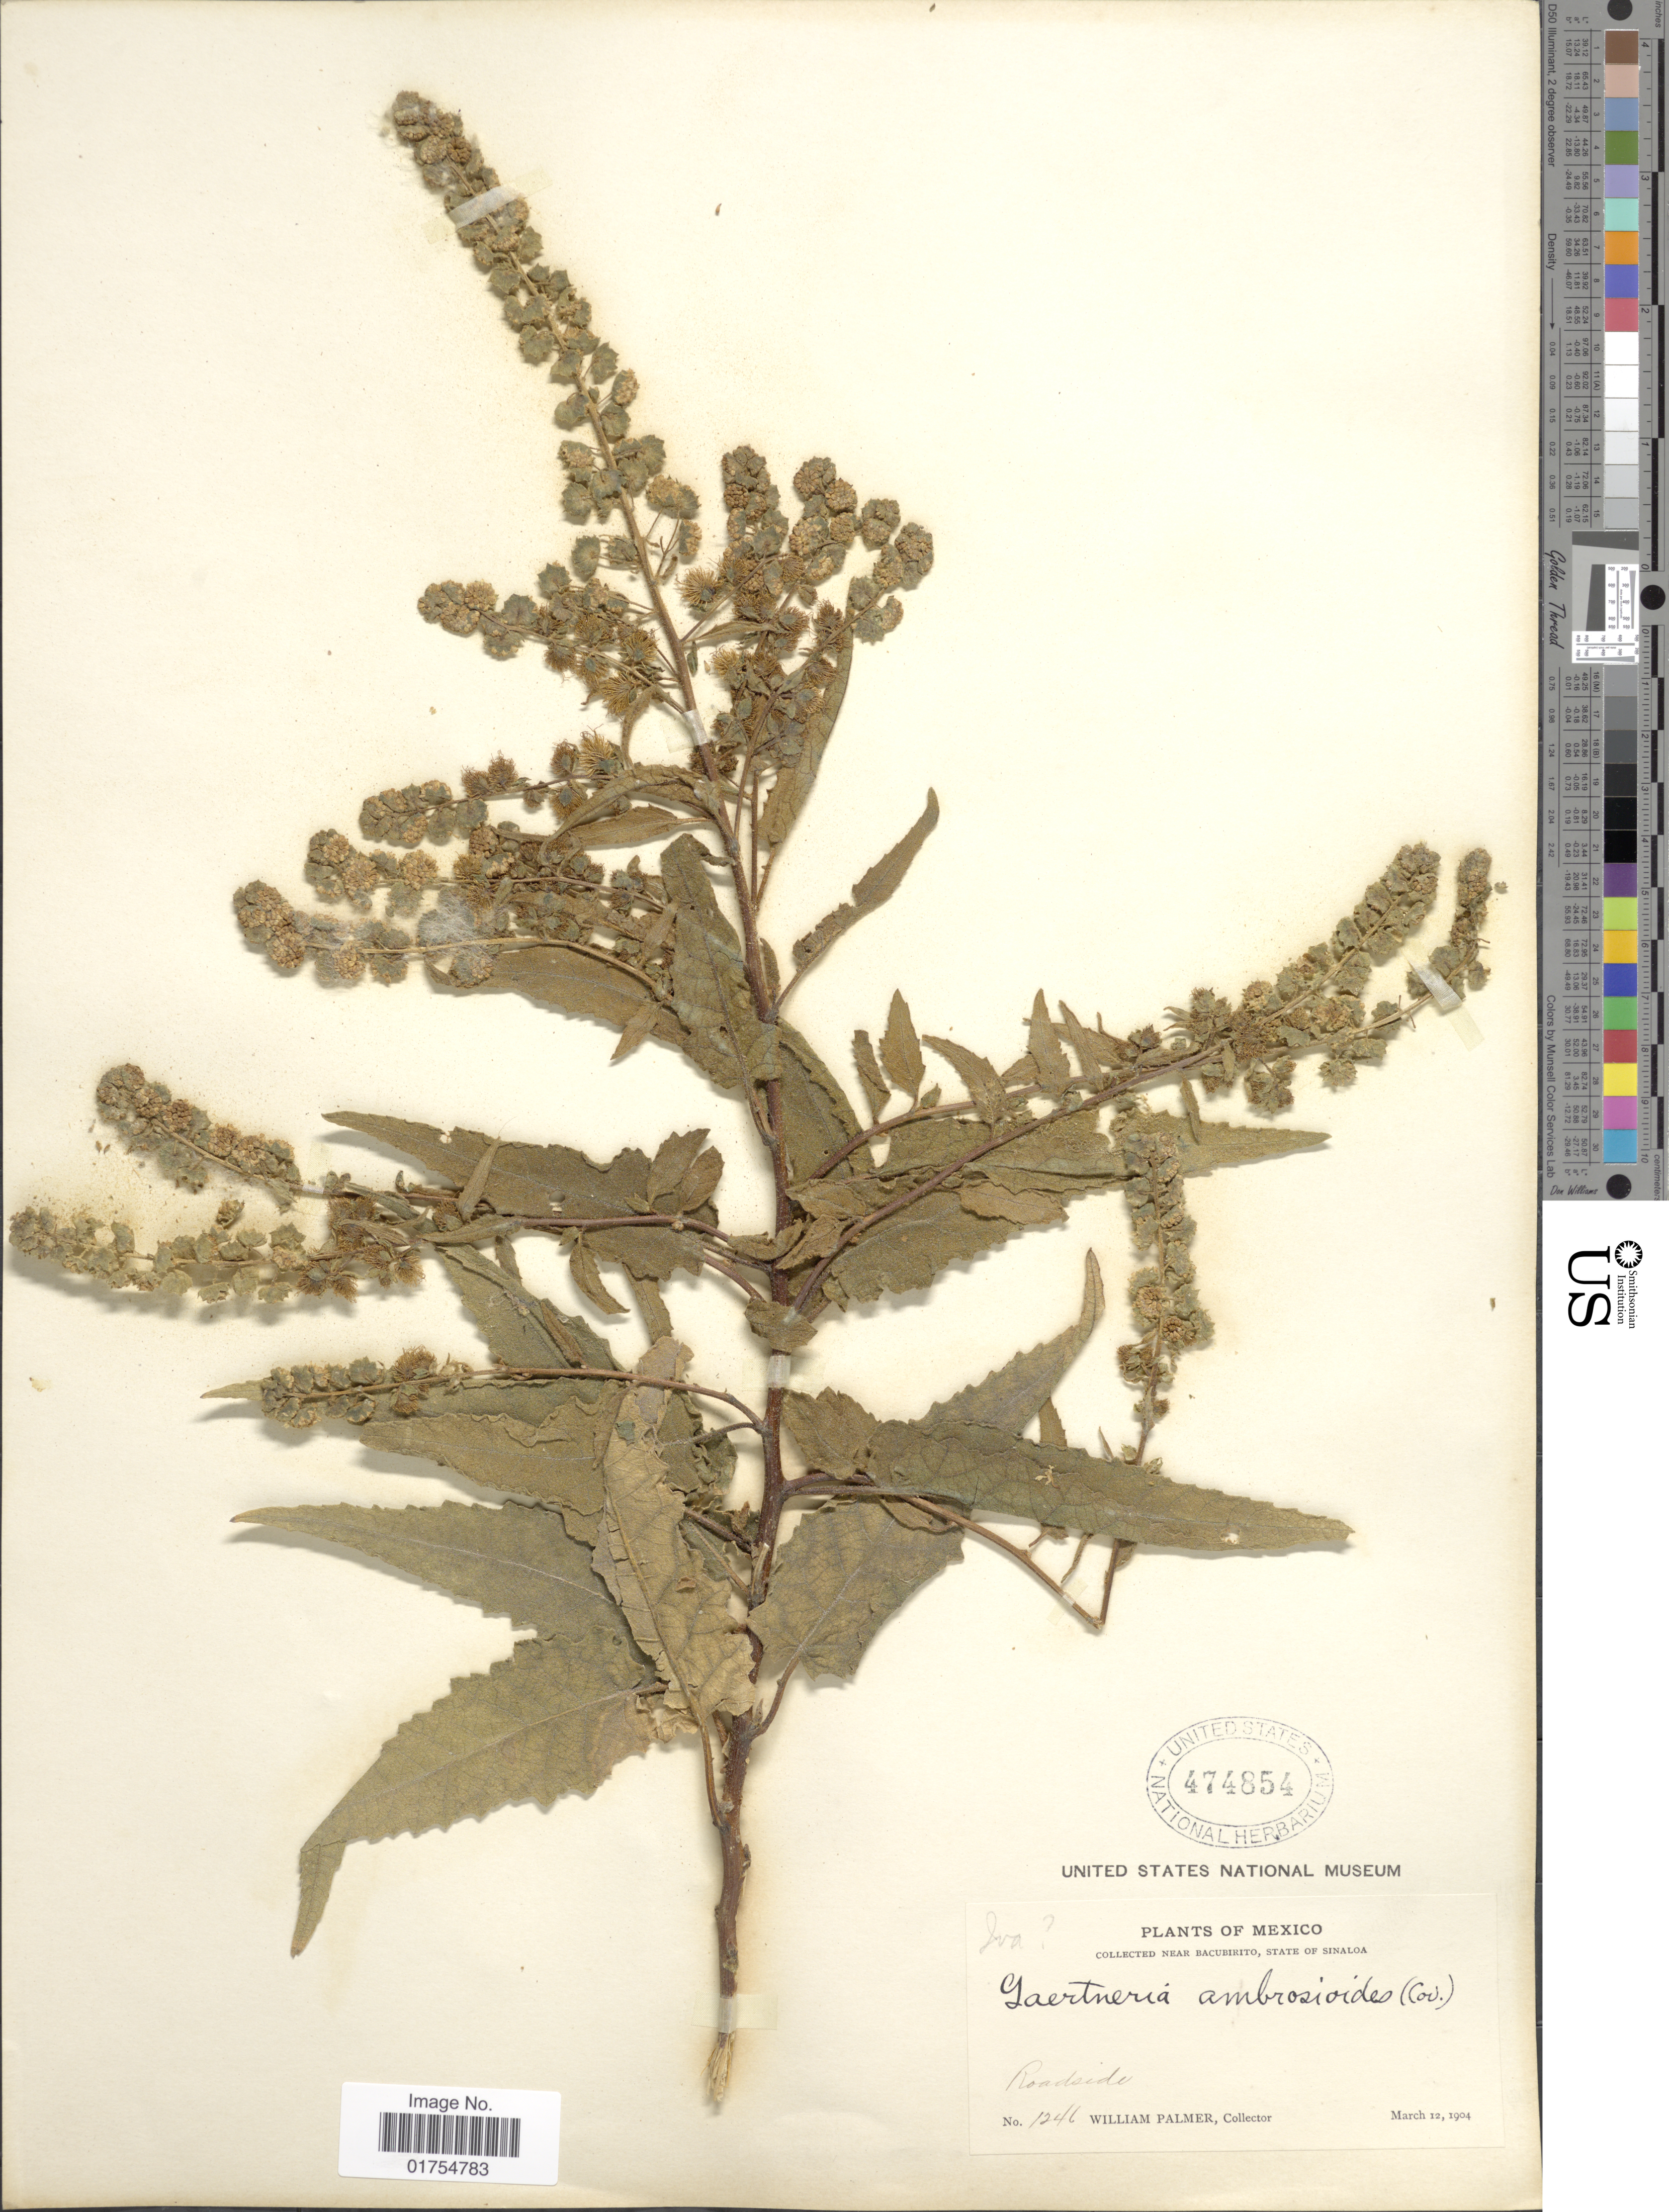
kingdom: Plantae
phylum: Tracheophyta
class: Magnoliopsida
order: Asterales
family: Asteraceae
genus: Franseria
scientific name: Franseria ambrosioides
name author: Cav.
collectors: W. Palmer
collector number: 1246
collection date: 1904-03-12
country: Mexico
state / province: Sinaloa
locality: Near Bacubirito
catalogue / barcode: US 474854